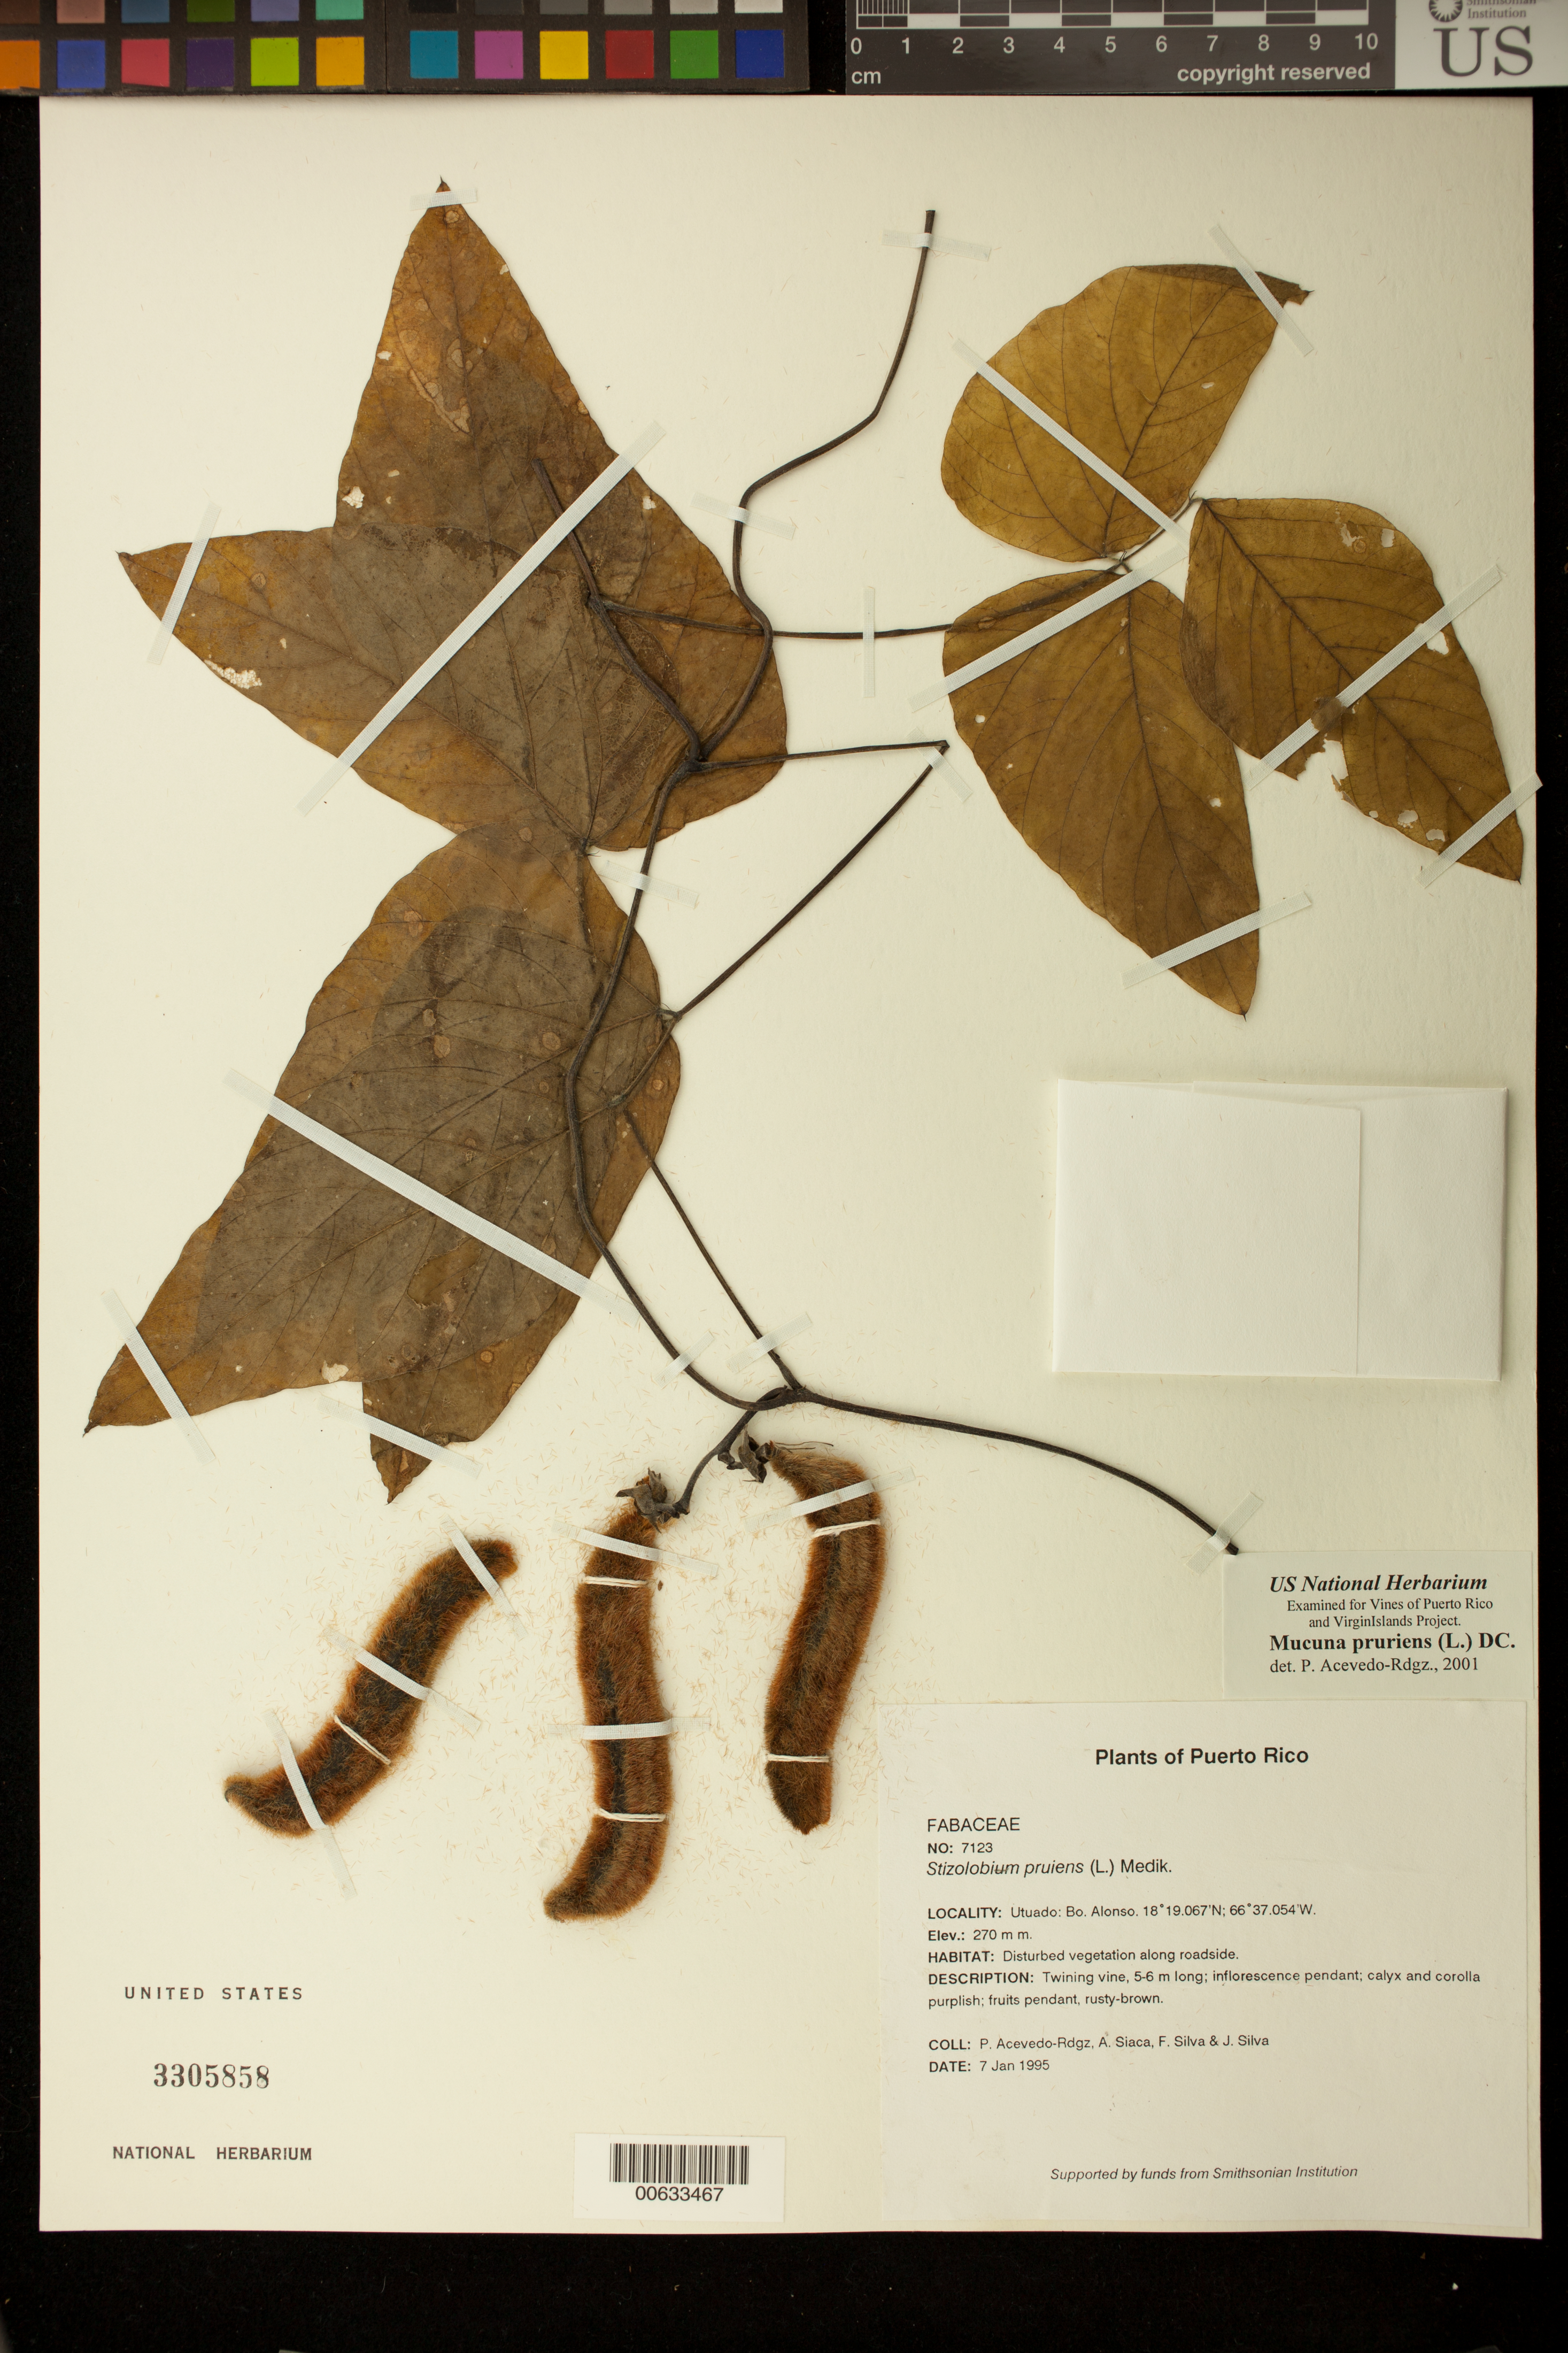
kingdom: Plantae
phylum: Tracheophyta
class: Magnoliopsida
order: Fabales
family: Fabaceae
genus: Mucuna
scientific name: Mucuna pruriens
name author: (L.) DC.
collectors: P. Acevedo-Rodr., A. Siaca, F. Silva & J. Silva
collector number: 7123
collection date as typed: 07 Jan 1995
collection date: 1995-01-07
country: Puerto Rico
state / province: Utuado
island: Puerto Rico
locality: Utuado; Bo. Don Alonso.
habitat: Disturbed vegetation along roadside.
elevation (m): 270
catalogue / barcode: US 3305858